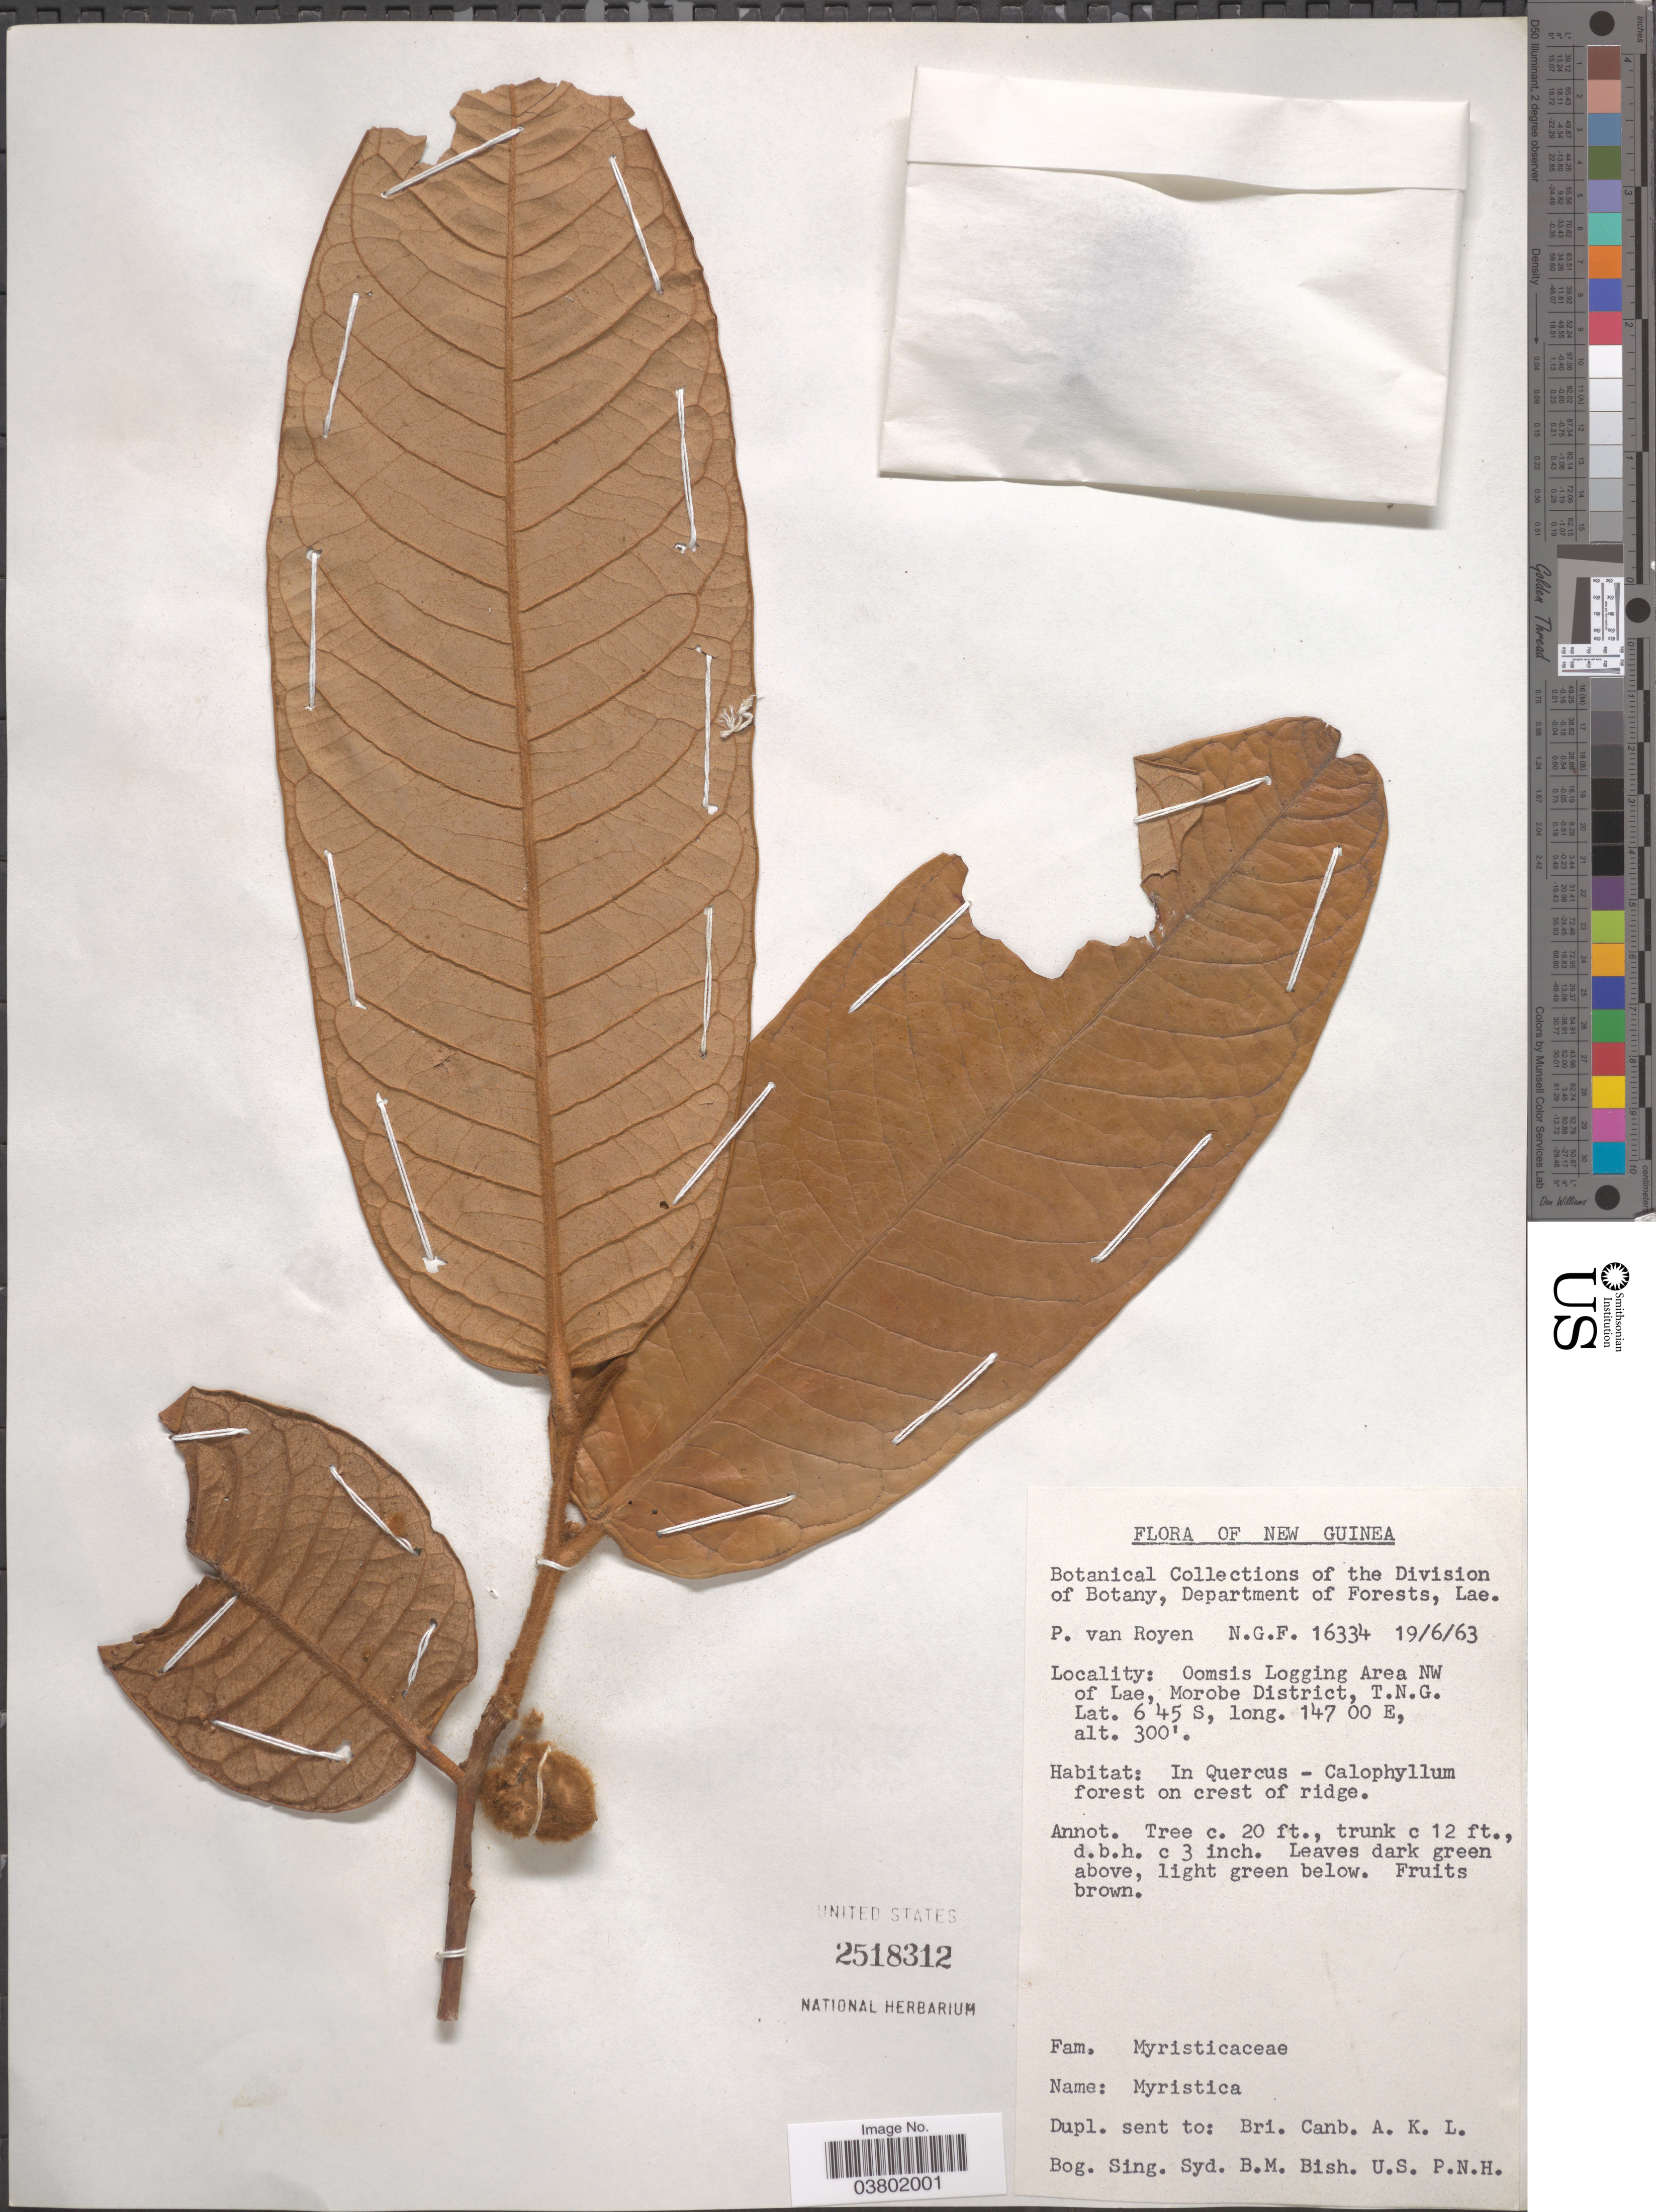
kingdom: Plantae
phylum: Tracheophyta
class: Magnoliopsida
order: Magnoliales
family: Myristicaceae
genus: Myristica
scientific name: Myristica sp.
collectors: P. van Royen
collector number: NGF 16334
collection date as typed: Transcribed d/m/y: 19/6/63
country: Papua New Guinea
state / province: Morobe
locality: New Guinea. Oomsis Logging Area NW of Lae, Morobe District, T.N.G.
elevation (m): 91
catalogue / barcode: US 2518312